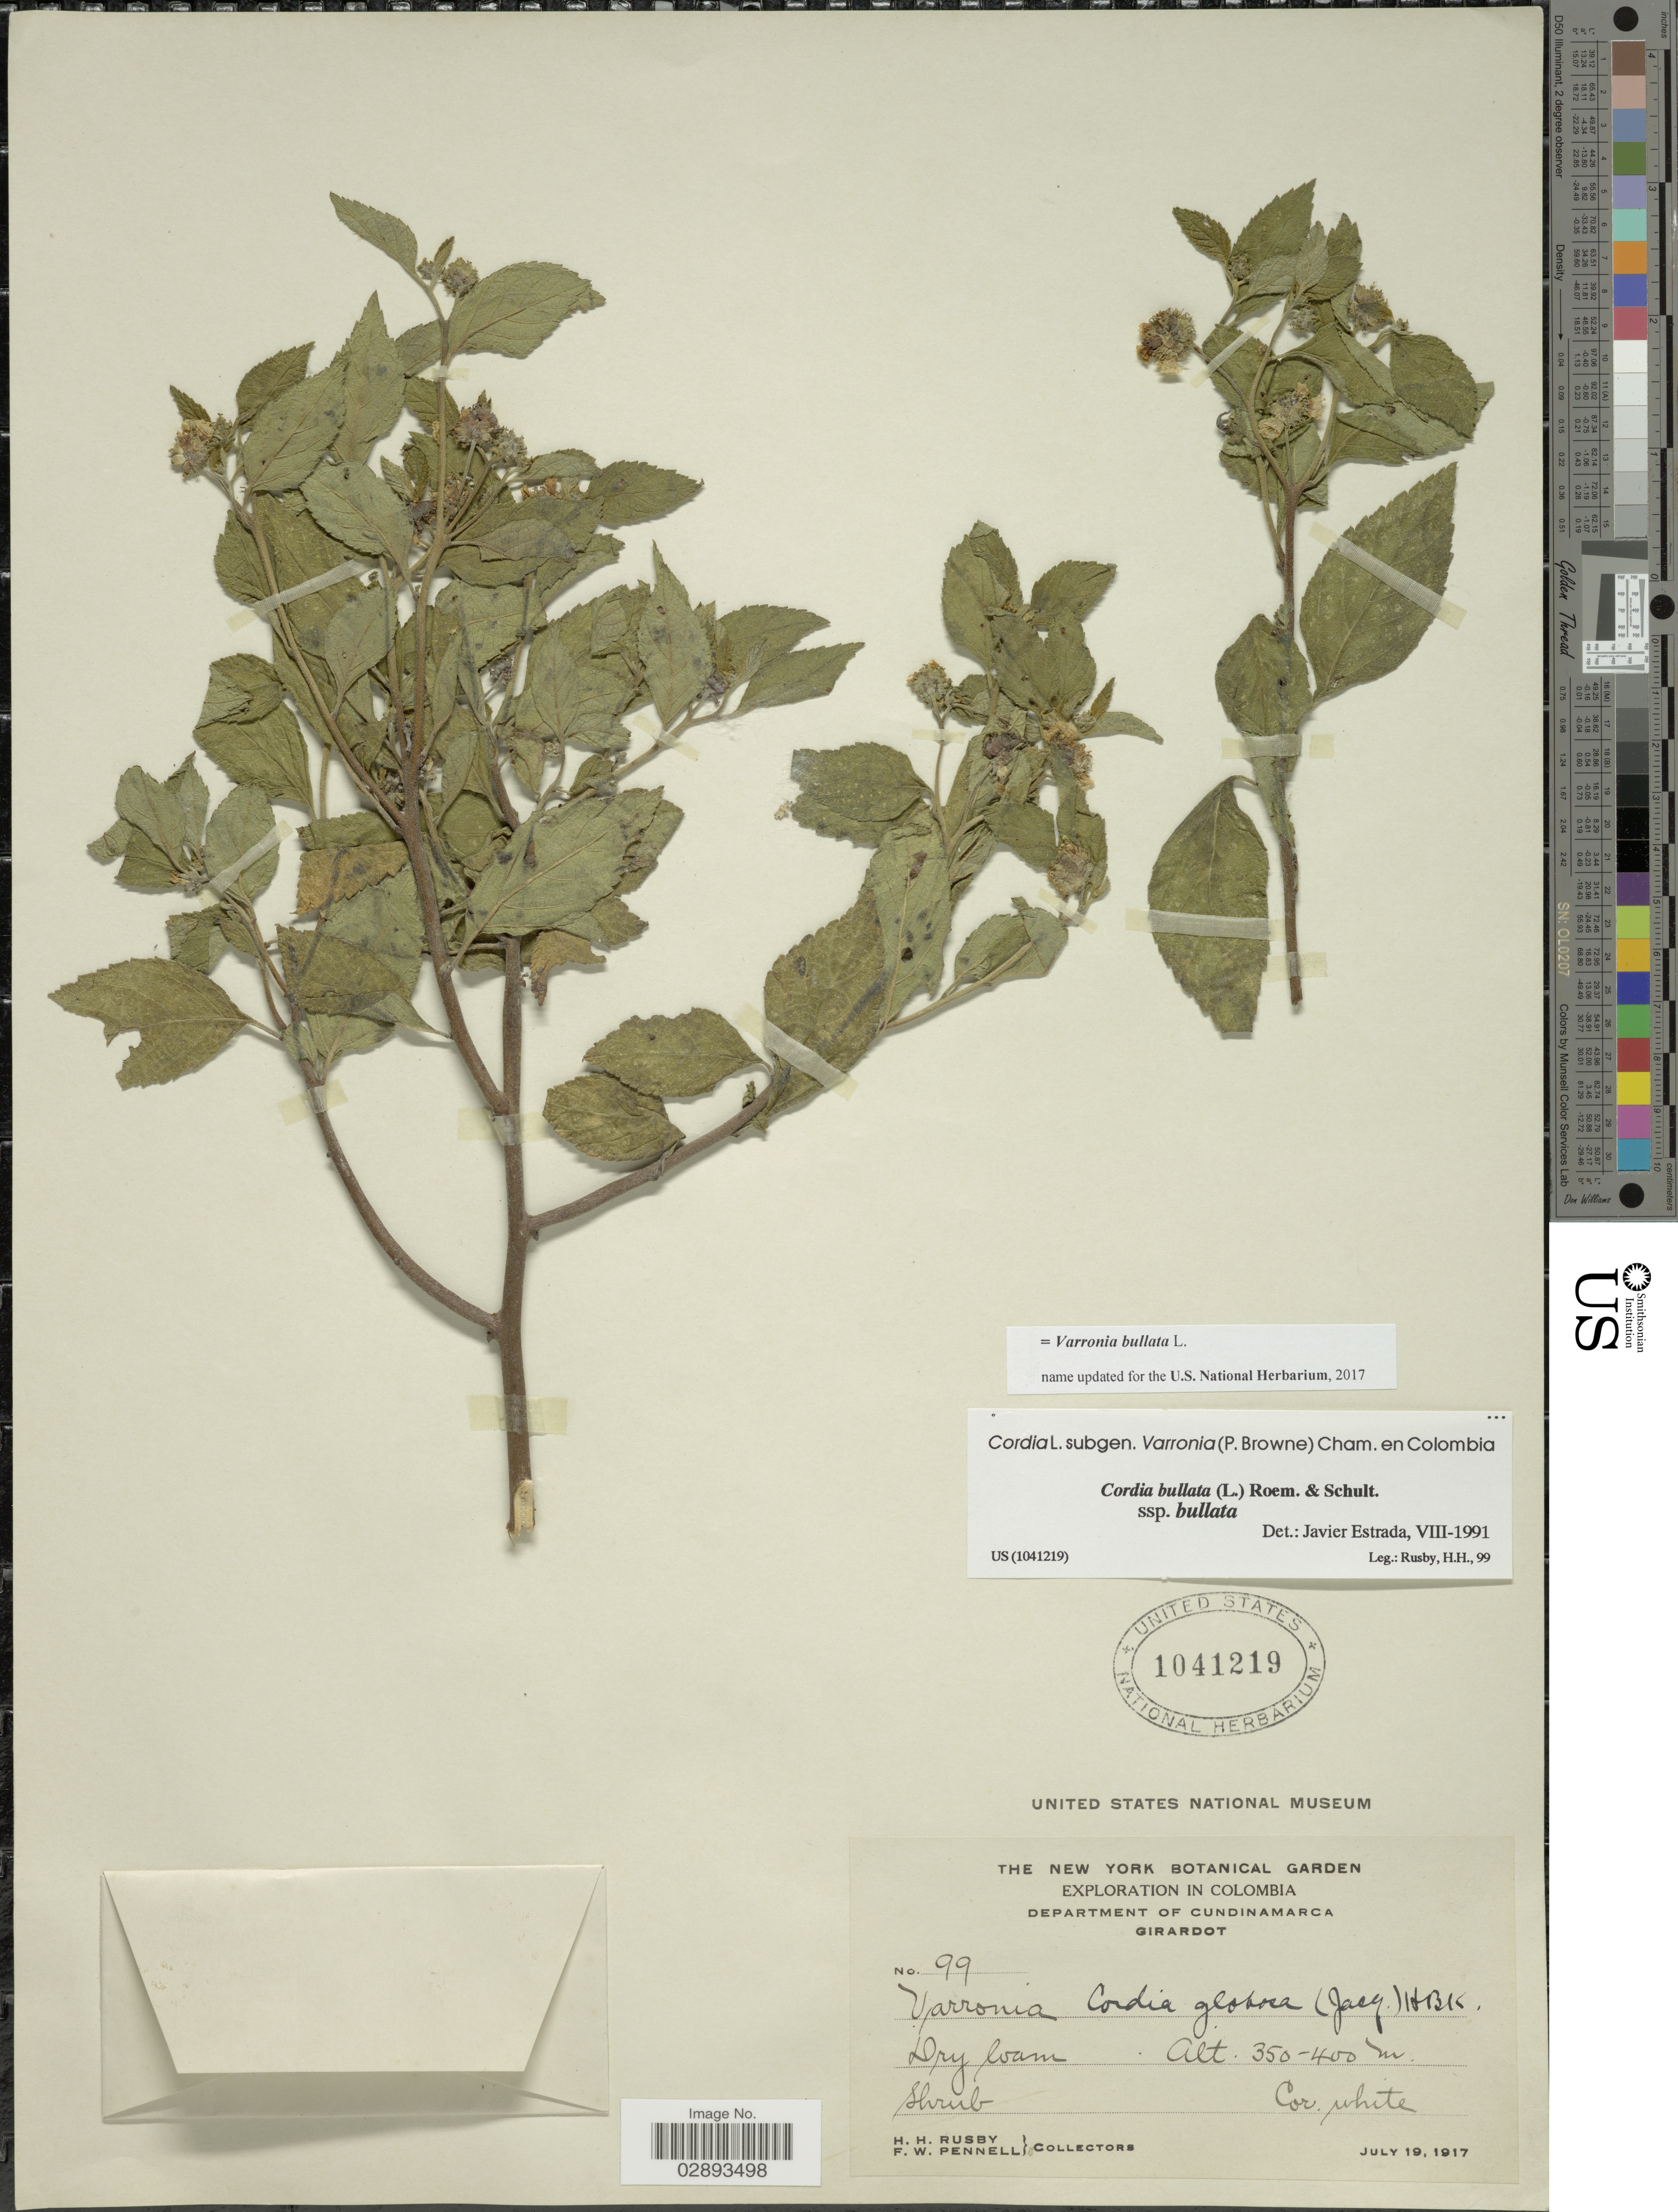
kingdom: Plantae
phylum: Tracheophyta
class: Magnoliopsida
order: Boraginales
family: Cordiaceae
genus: Varronia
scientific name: Varronia bullata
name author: L.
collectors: H. H. Rusby & F. W. Pennell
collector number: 99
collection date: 1917-07-19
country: Colombia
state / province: Cundinamarca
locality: Department of Cundinamarca, Girardot.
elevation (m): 350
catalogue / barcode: US 1041219